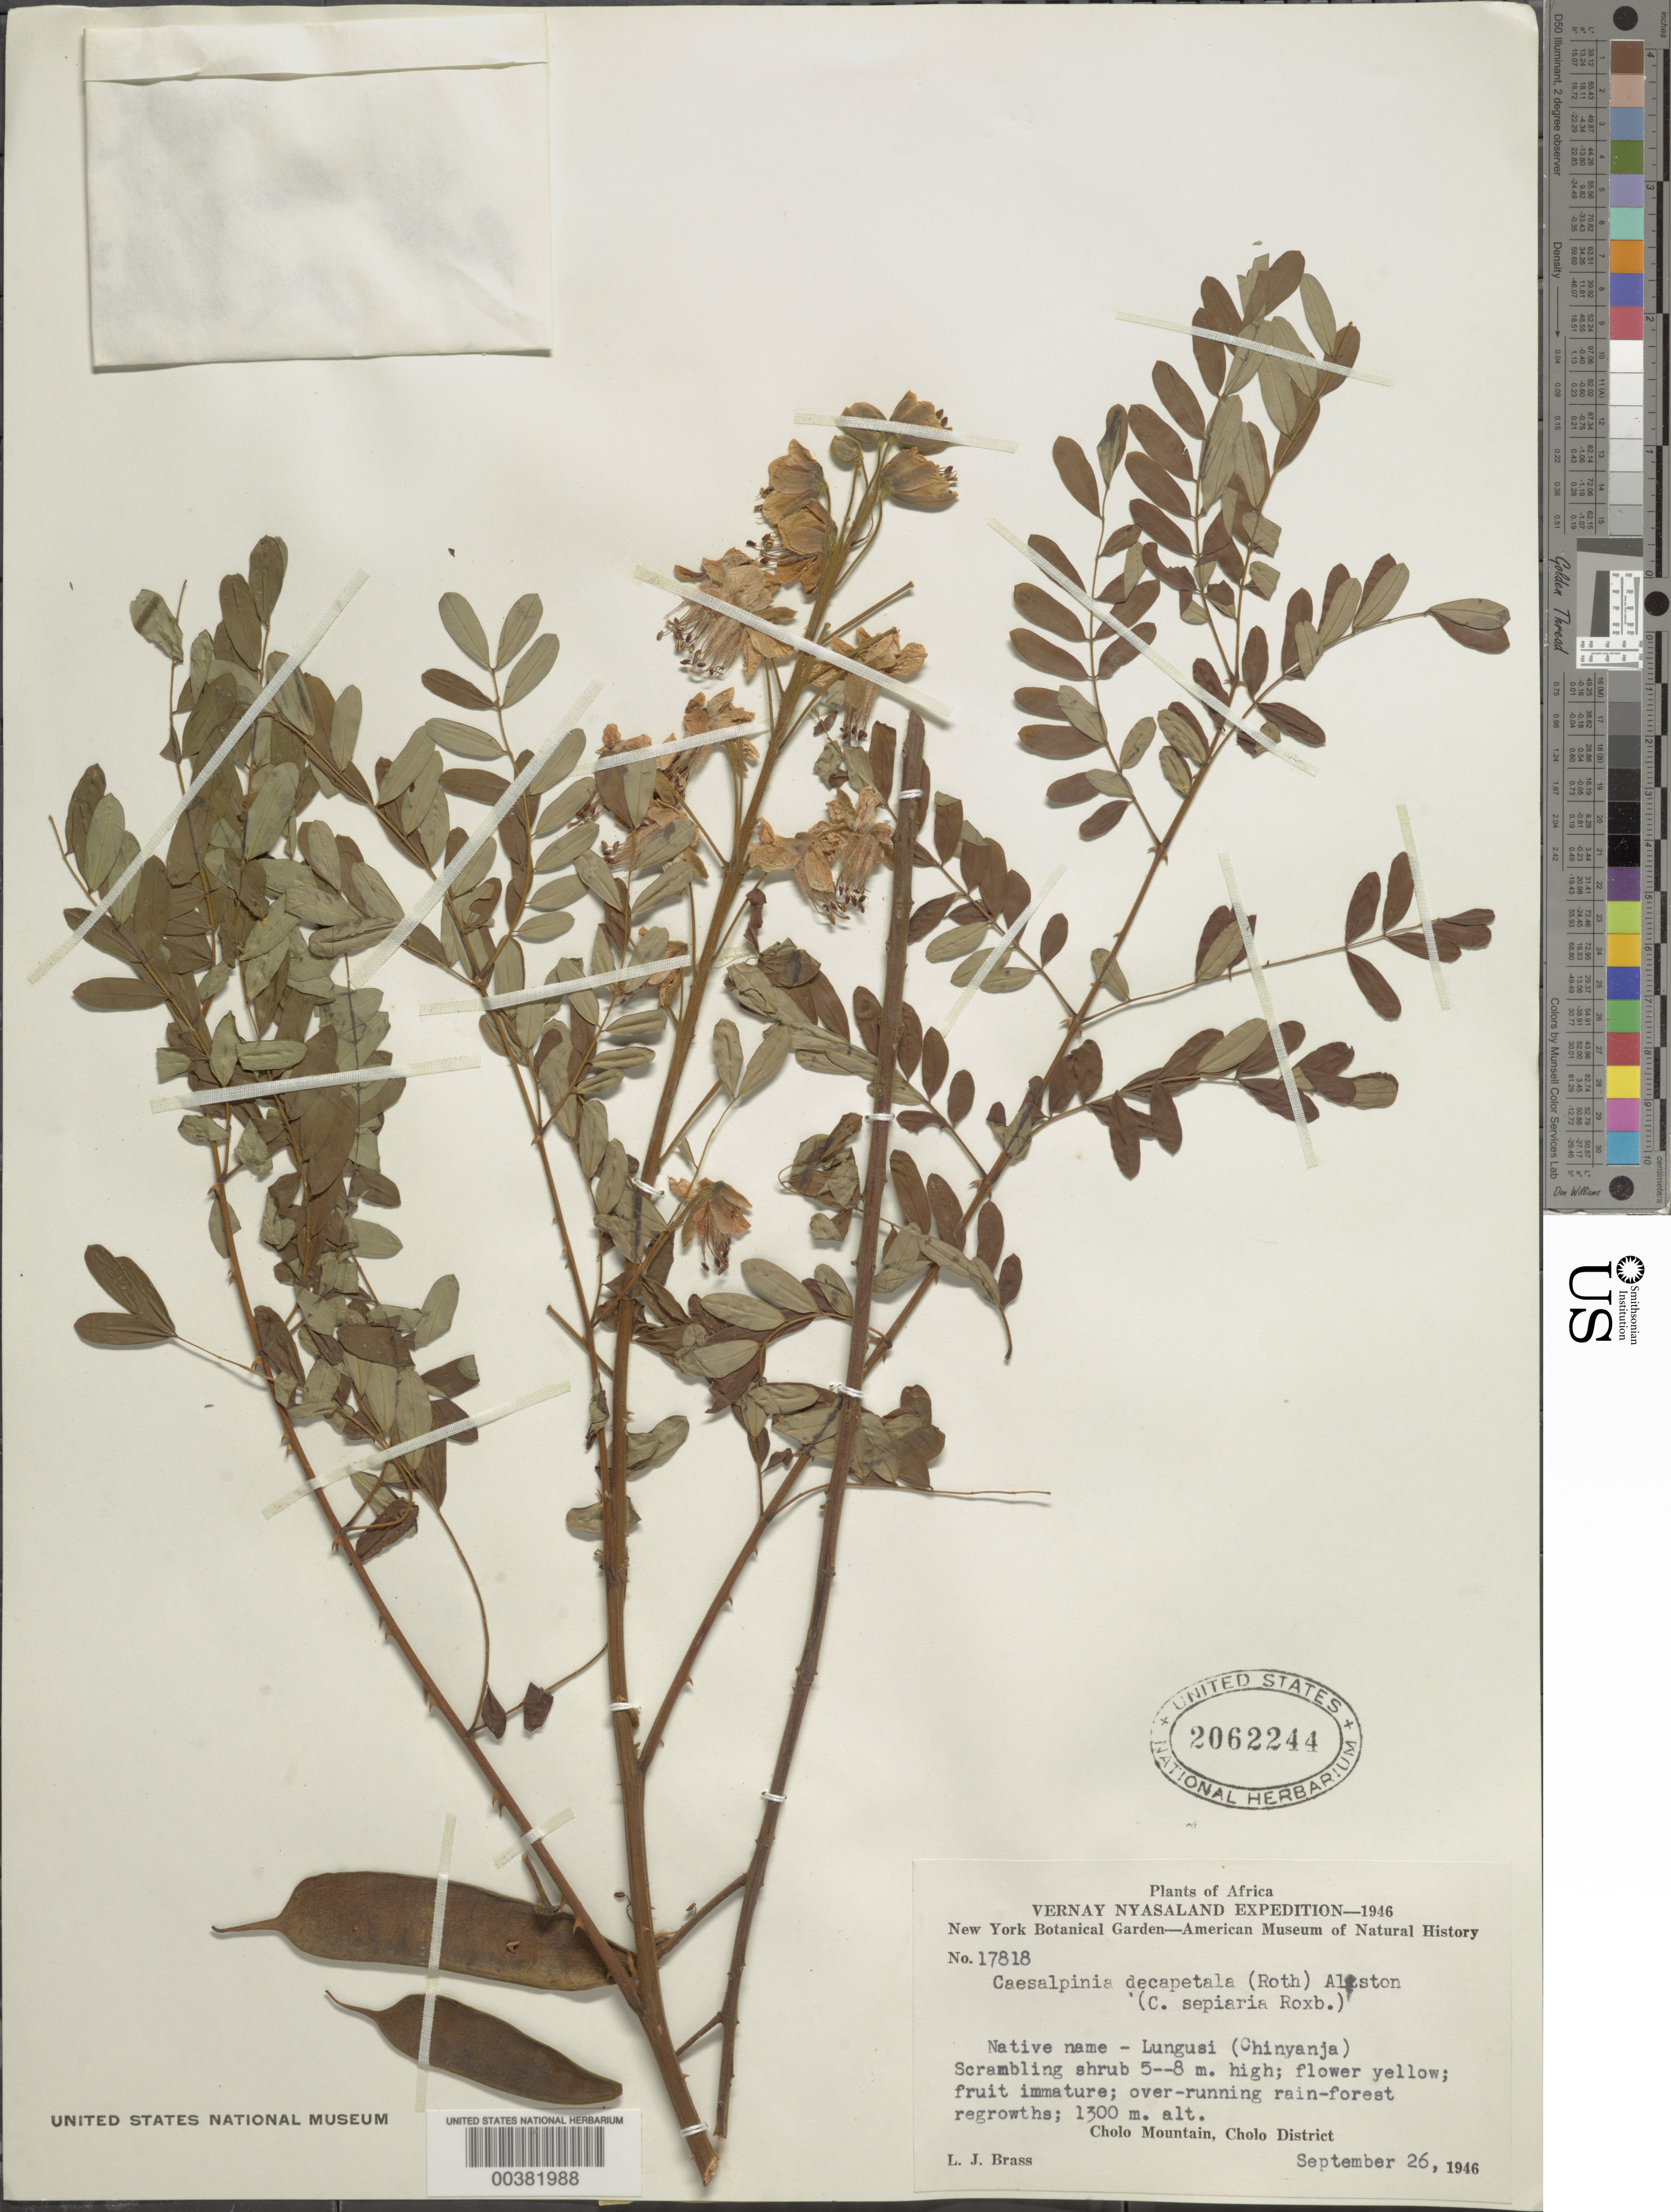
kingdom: Plantae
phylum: Tracheophyta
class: Magnoliopsida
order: Fabales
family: Fabaceae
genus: Biancaea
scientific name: Biancaea decapetala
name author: (Roth) O. Deg.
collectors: L. J. Brass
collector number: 17818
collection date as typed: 26 Sep 1946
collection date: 1946-09-26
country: Malawi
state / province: Southern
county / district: Thyolo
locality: Cholo mt., cholo dist.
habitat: Over-running rainforest regrowths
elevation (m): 1300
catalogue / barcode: US 2062244